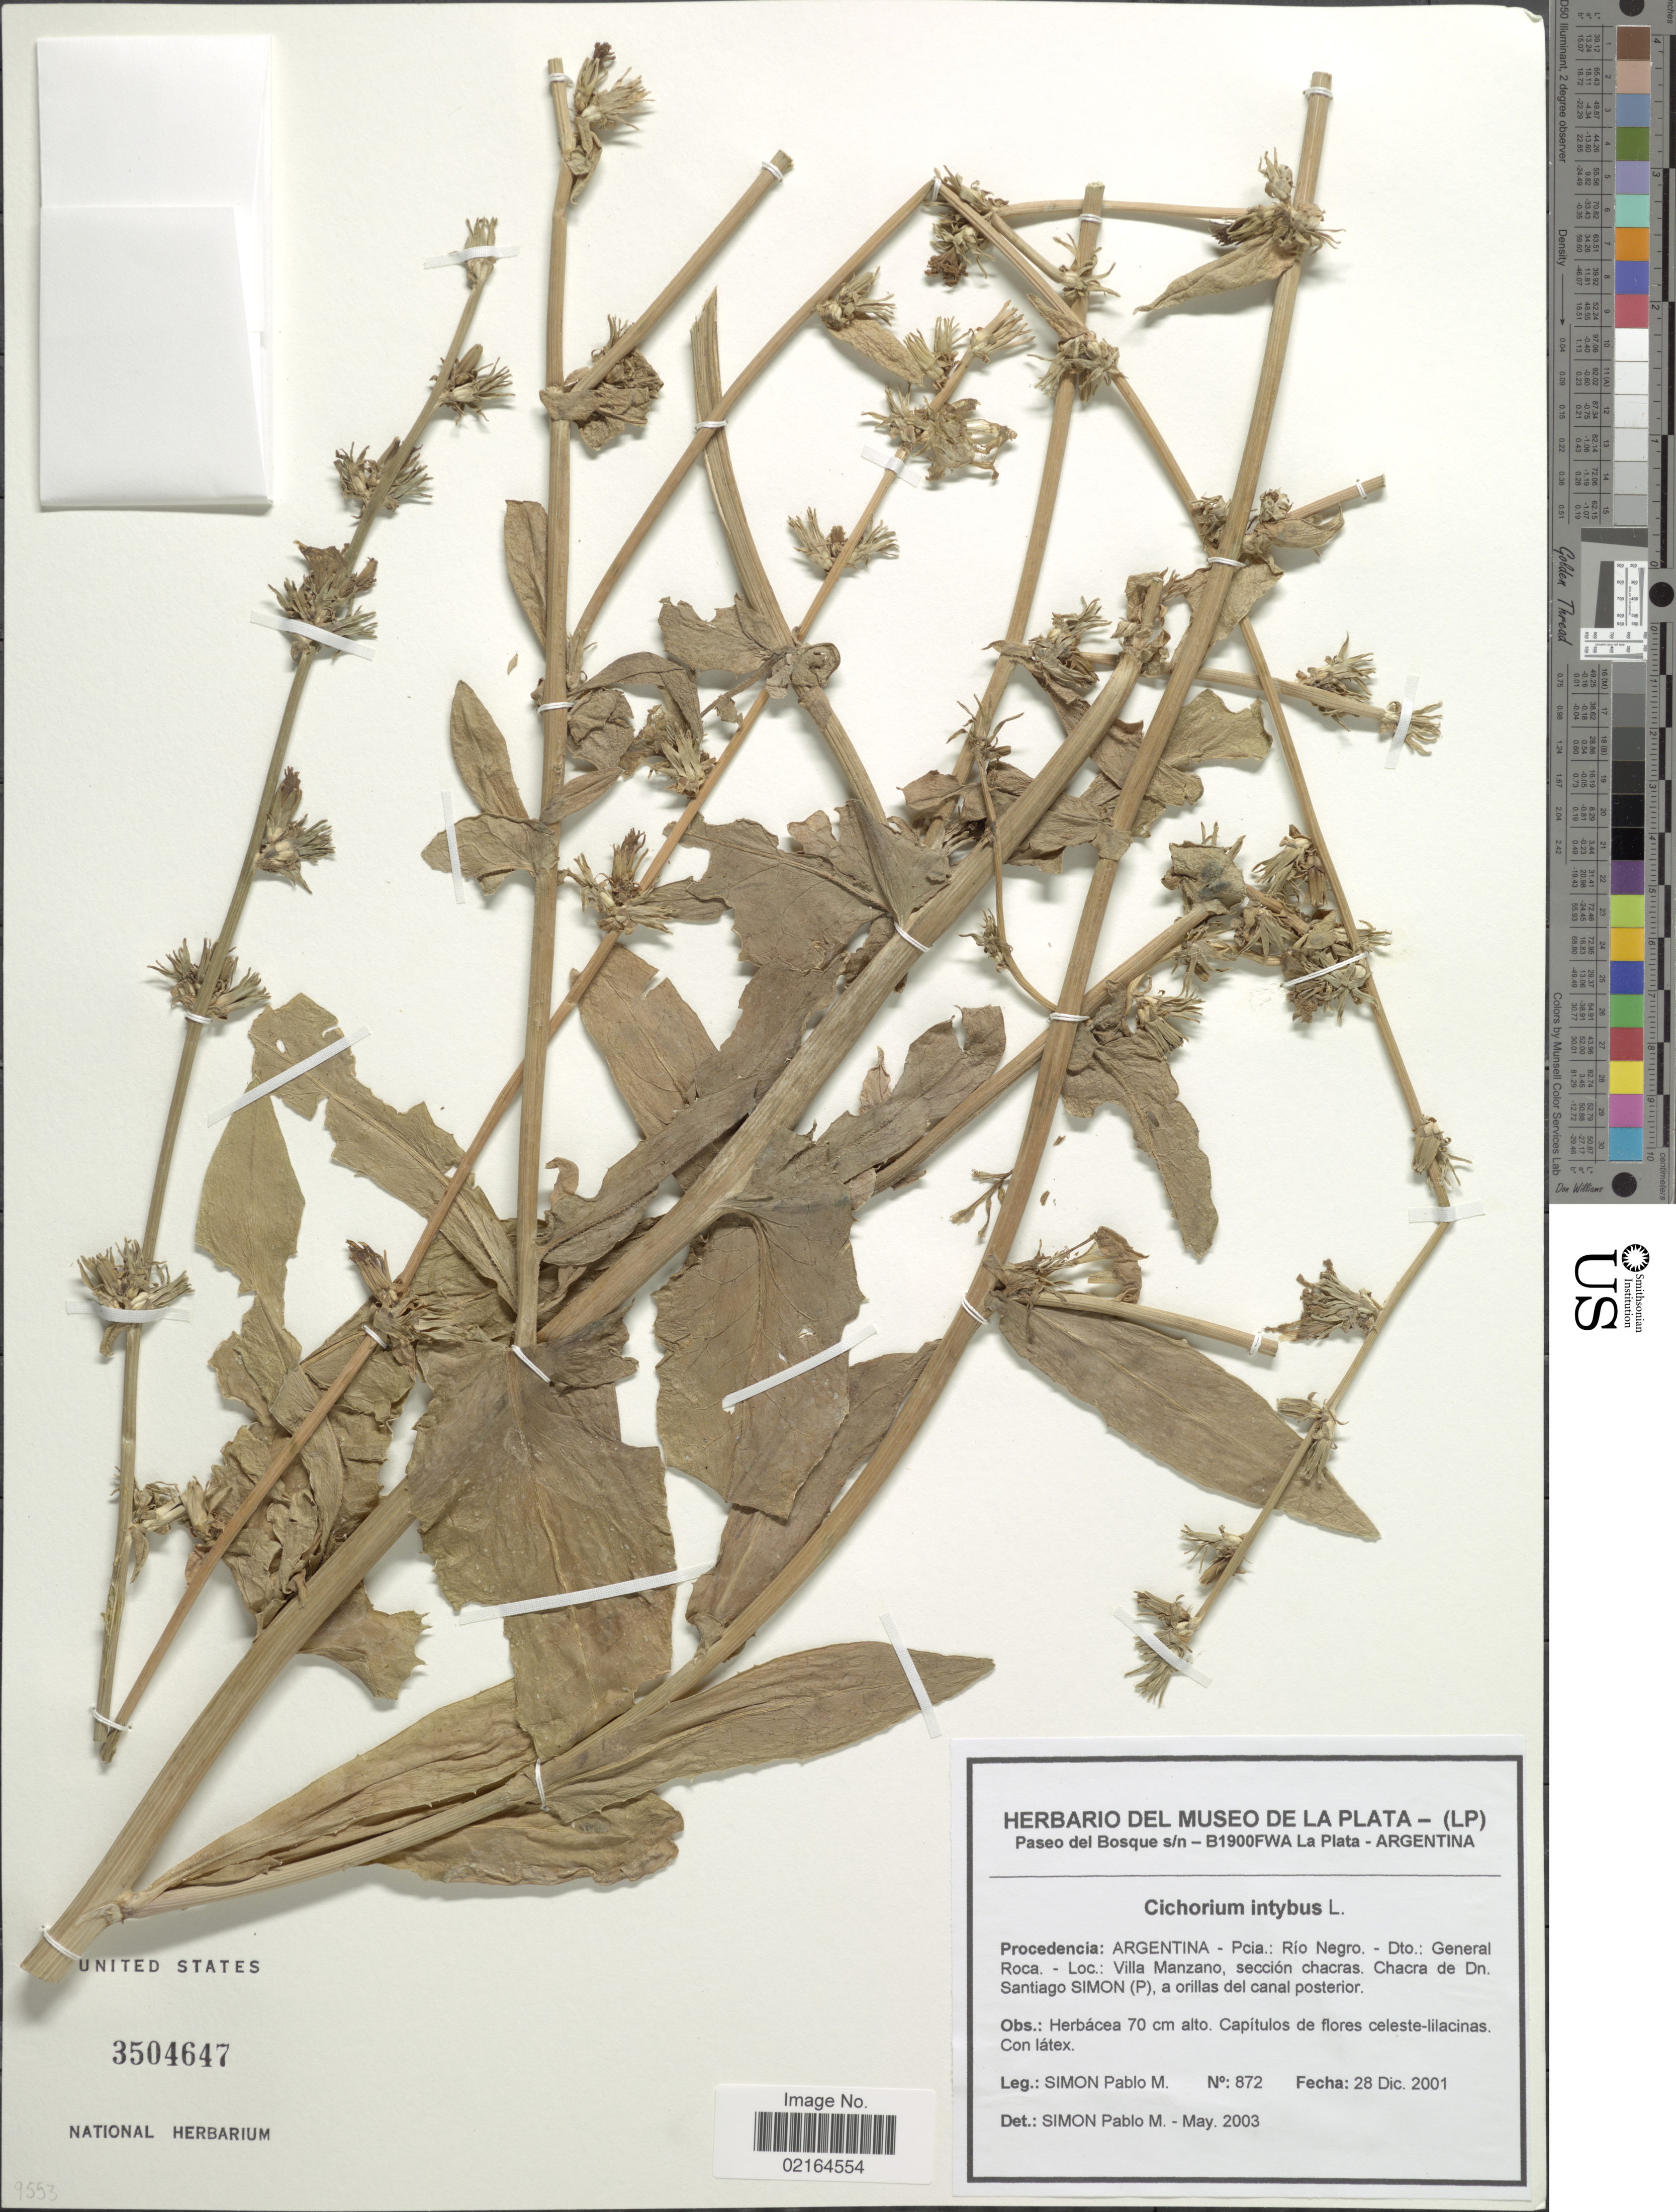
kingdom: Plantae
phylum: Tracheophyta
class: Magnoliopsida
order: Asterales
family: Asteraceae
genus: Cichorium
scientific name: Cichorium intybus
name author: L.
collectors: S. Pablo M.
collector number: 872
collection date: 2001-12-28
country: Argentina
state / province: Rio Negro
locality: Pcio.: Rio Negro, Dto. General Roca, Villa Manzano, seccion chacras, Chacra de Dn. Santiago Simon (P), a orillas del canal postenior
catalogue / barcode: US 3504647